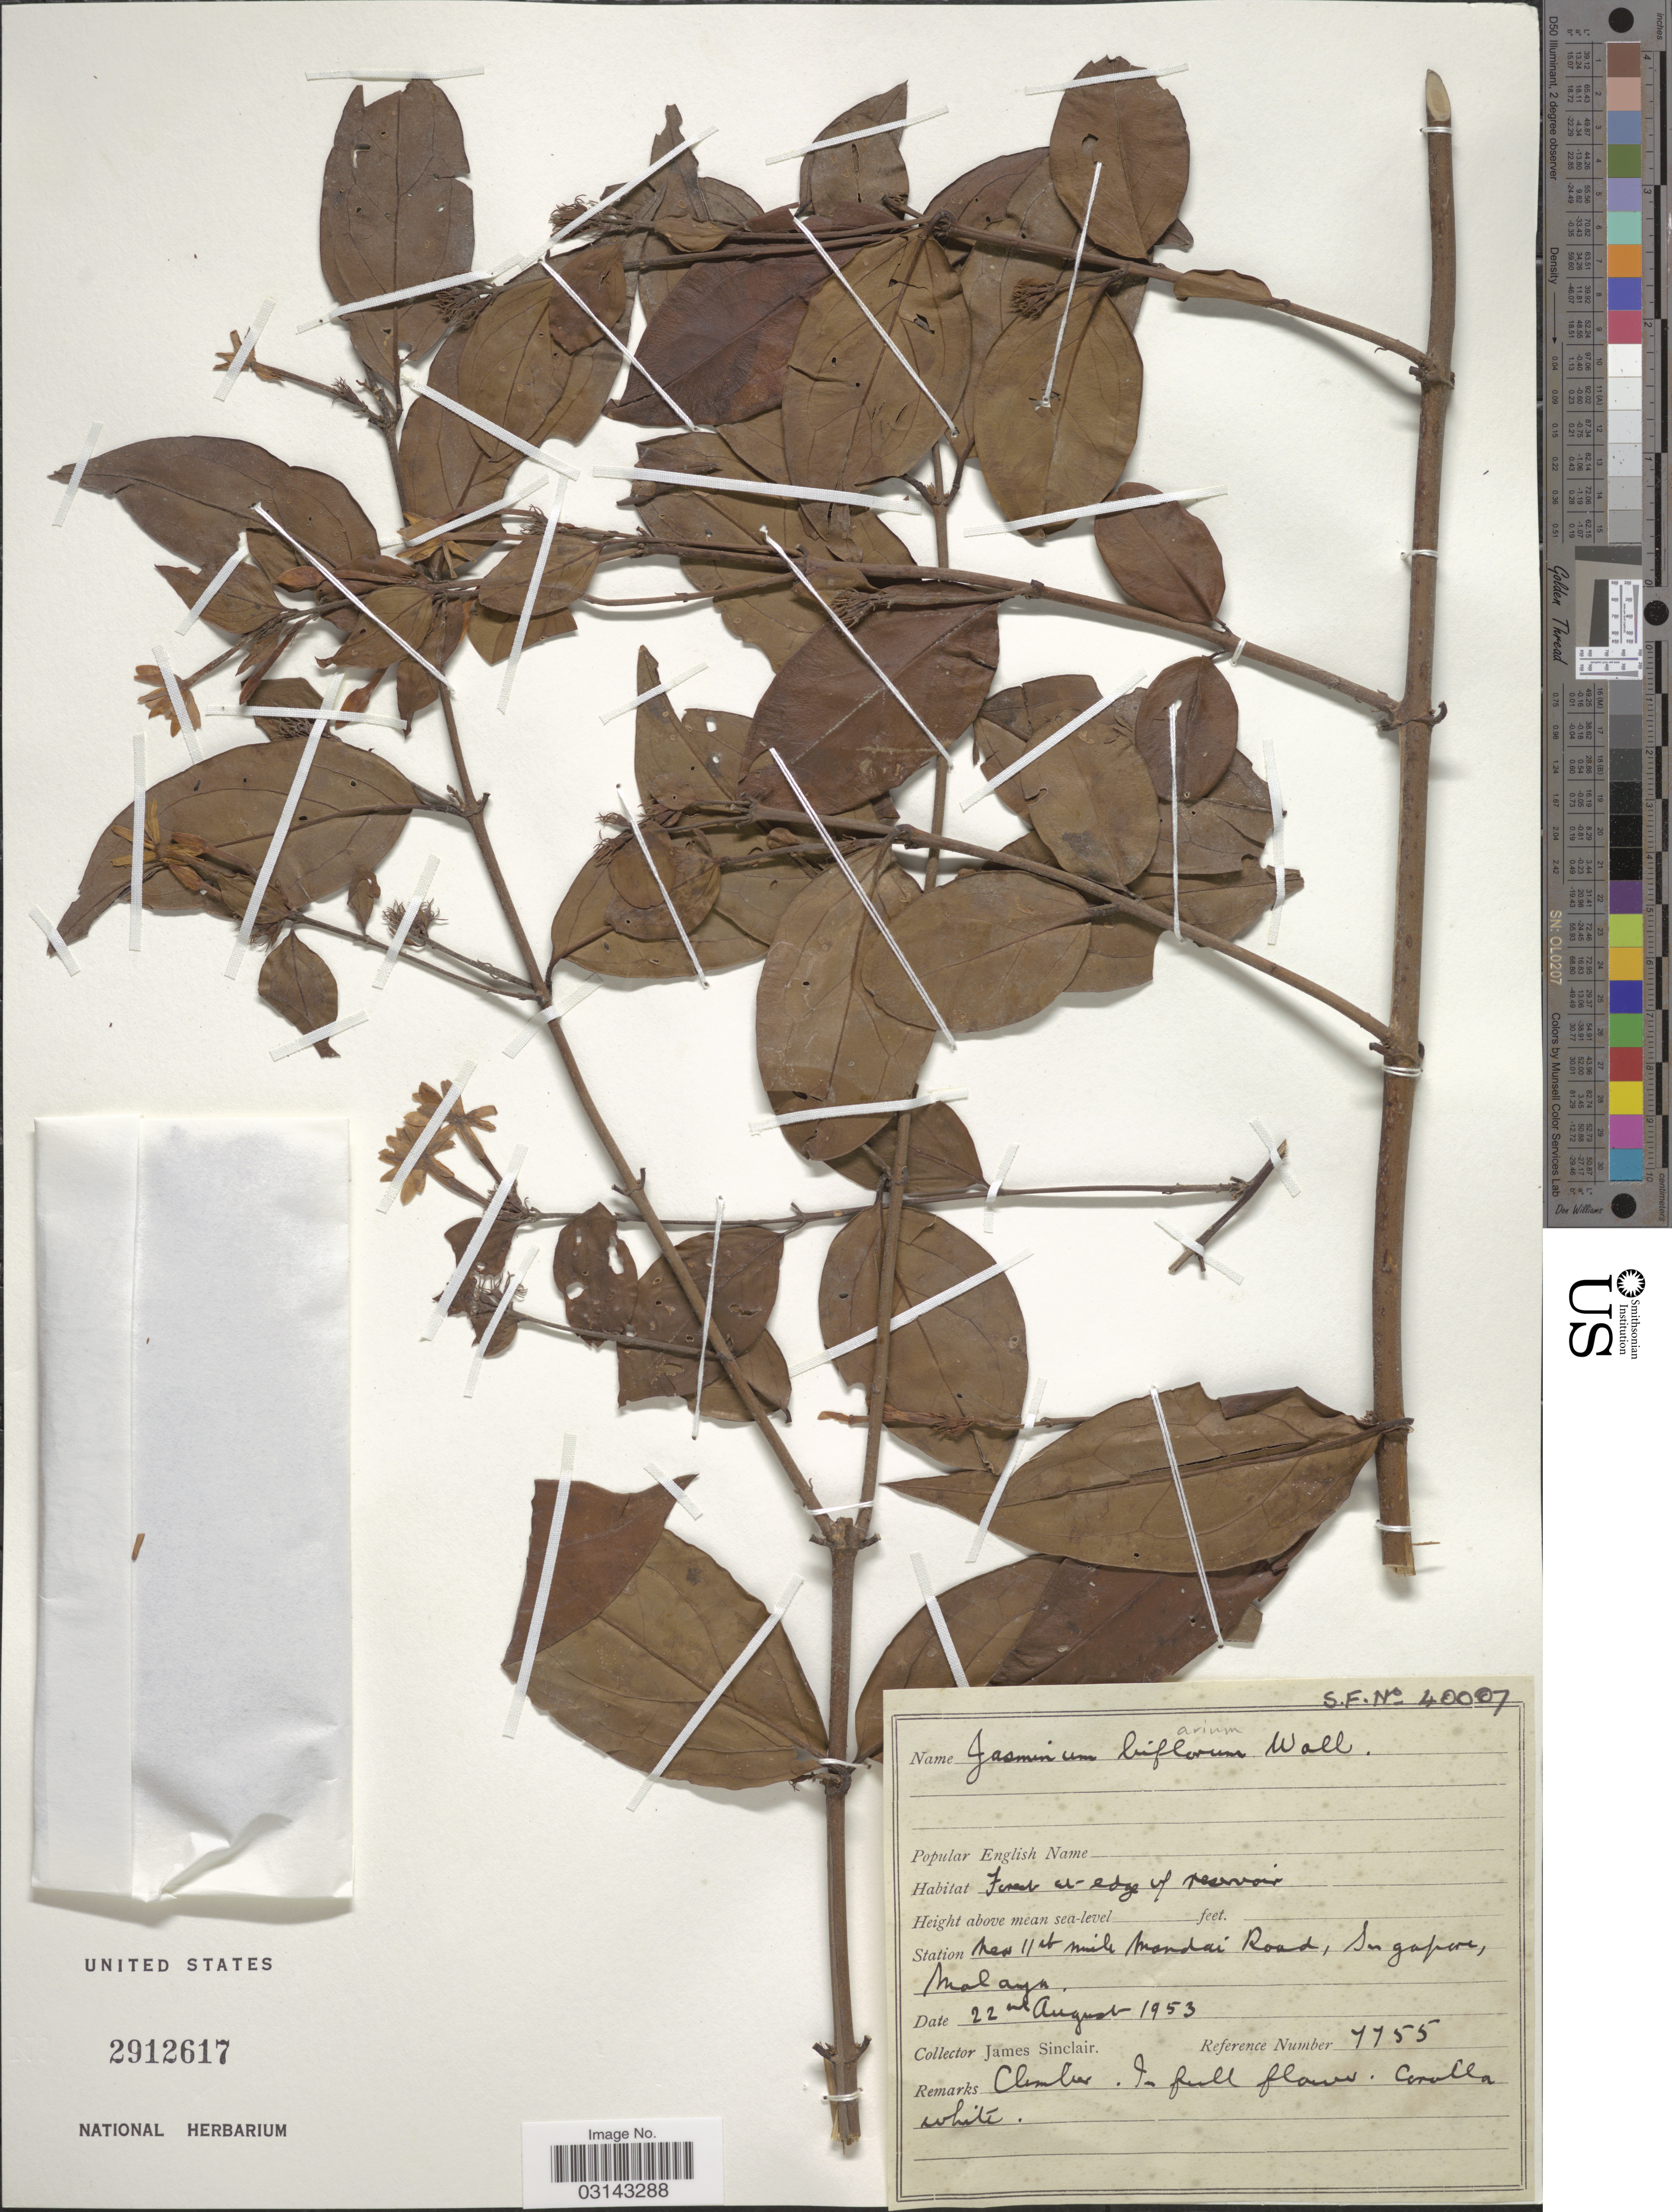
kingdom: Plantae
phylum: Tracheophyta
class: Magnoliopsida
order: Lamiales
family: Oleaceae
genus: Jasminum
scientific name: Jasminum elongatum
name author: (P.J. Bergius) Willd.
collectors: J. Sinclair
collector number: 7755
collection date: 1953-08-22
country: Singapore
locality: Station New 11st mile Mandai Road, Malaya.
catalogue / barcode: US 2912617